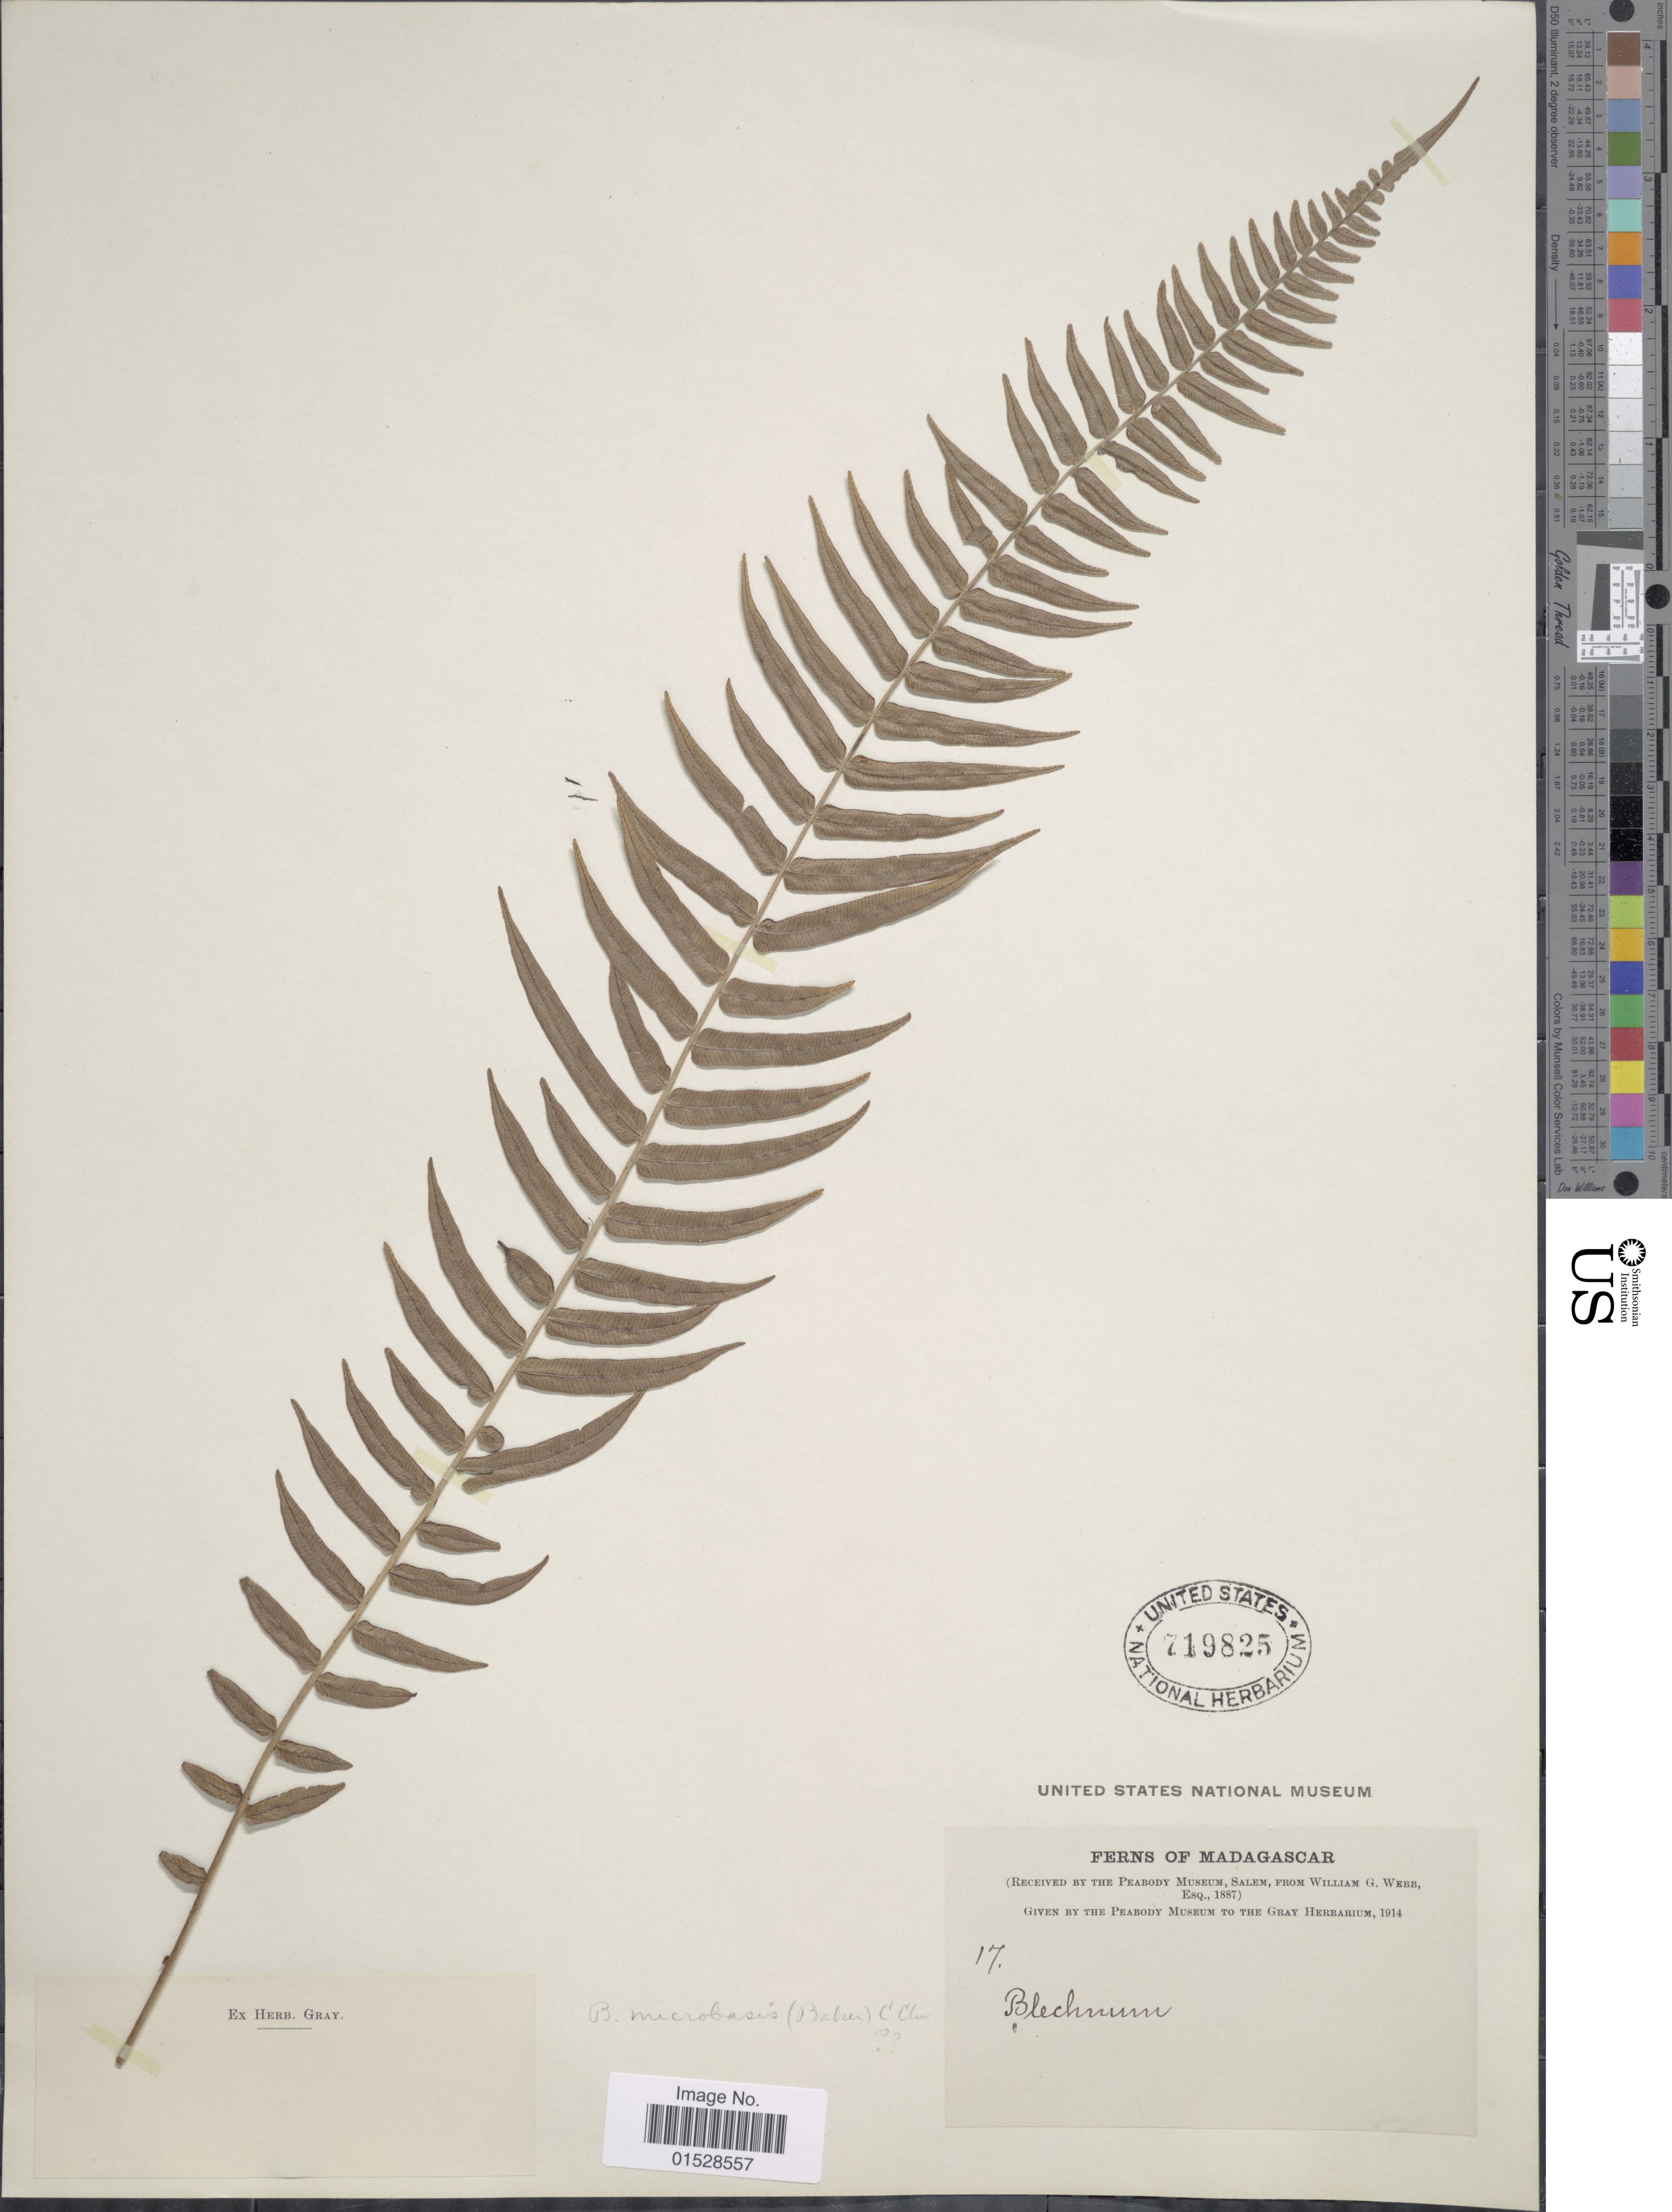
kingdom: Plantae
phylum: Tracheophyta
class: Polypodiopsida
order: Polypodiales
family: Blechnaceae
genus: Lomaridium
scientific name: Lomaridium biforme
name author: (Baker) Gasper & V.A.O. Dittrich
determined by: Vazquez, R.; Molino, S.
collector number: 17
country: Madagascar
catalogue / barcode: US 719825